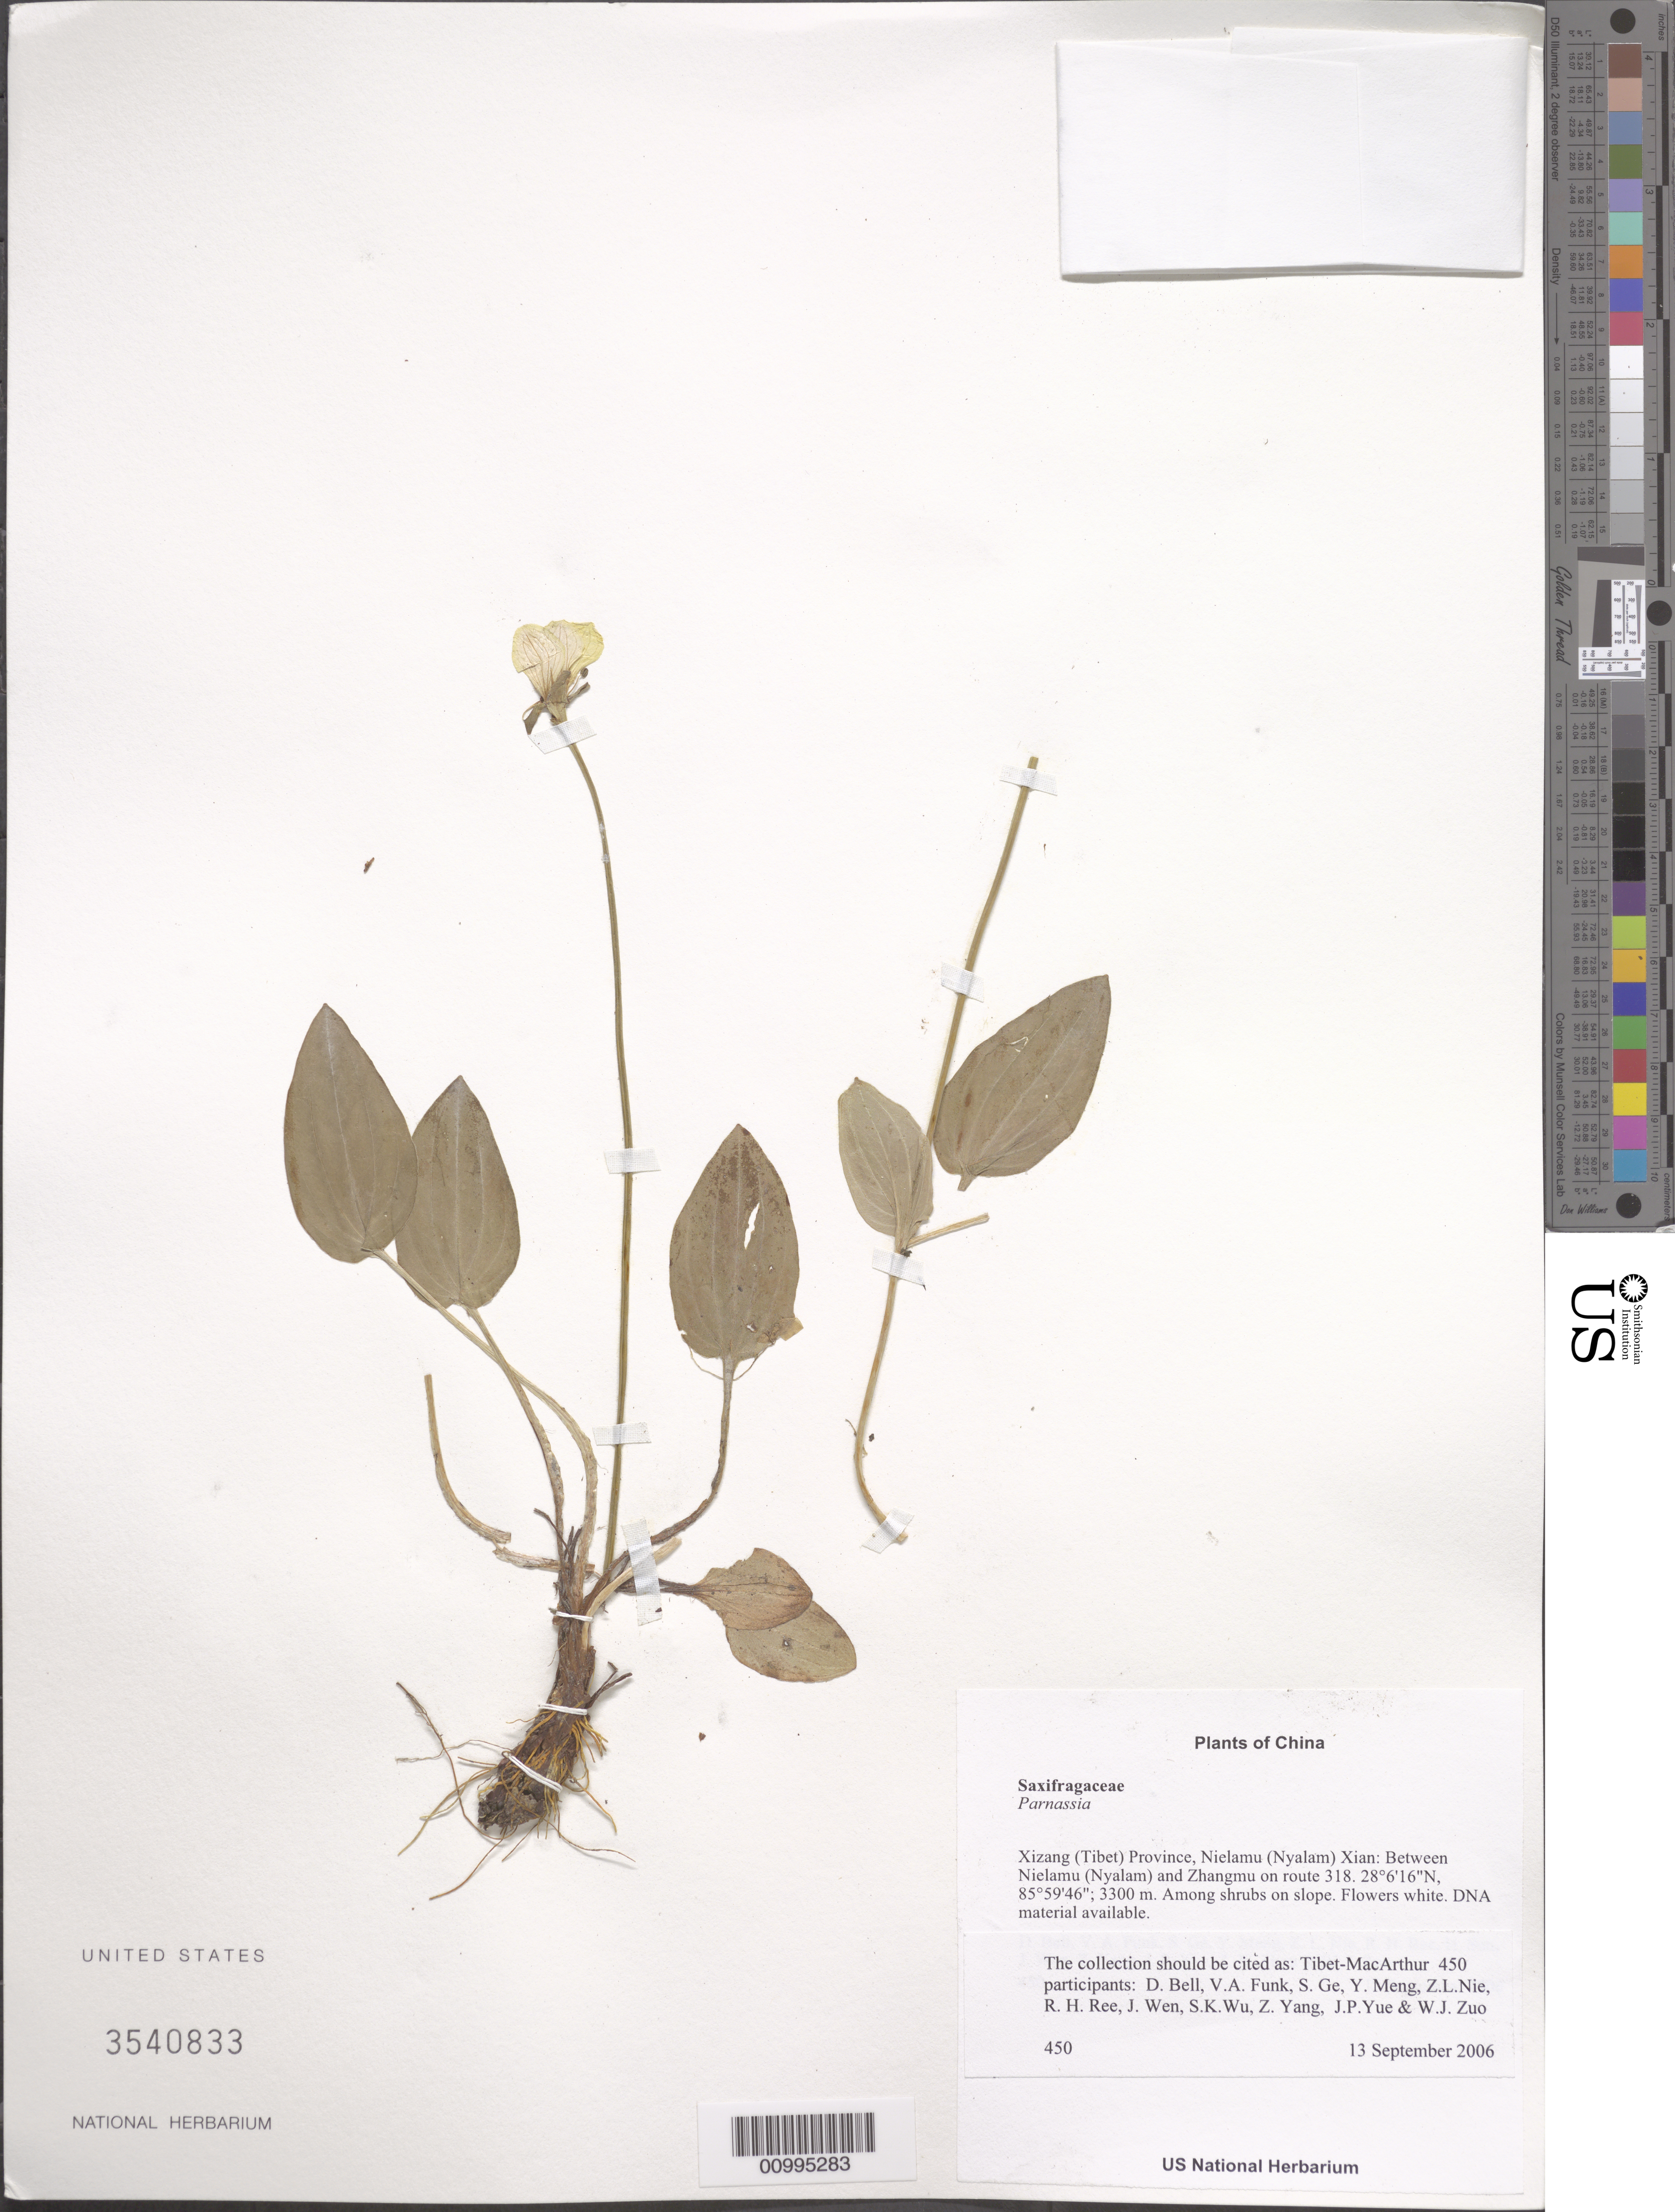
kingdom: Plantae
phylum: Tracheophyta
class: Magnoliopsida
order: Celastrales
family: Parnassiaceae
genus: Parnassia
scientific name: Parnassia sp.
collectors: Tibet-MacArthur, D. A. Bell, V. Funk, S. Ge, Y. Meng, Z. Nie, R. Ree, H. Sun, J. Wen, Z. Yang, J. Yue, Z. Zhou & W. Zuo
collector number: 450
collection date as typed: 13 Sep 2006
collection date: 2006-09-13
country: China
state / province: Xizang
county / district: Nielamu (Nyalam) Xian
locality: Between Nielamu (Nyalam) and Zhangmu on route 318.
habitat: Slope with scattered shrubs and disturbed area beside road. Among shrubs on slope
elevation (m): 3300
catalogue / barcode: US 3540833